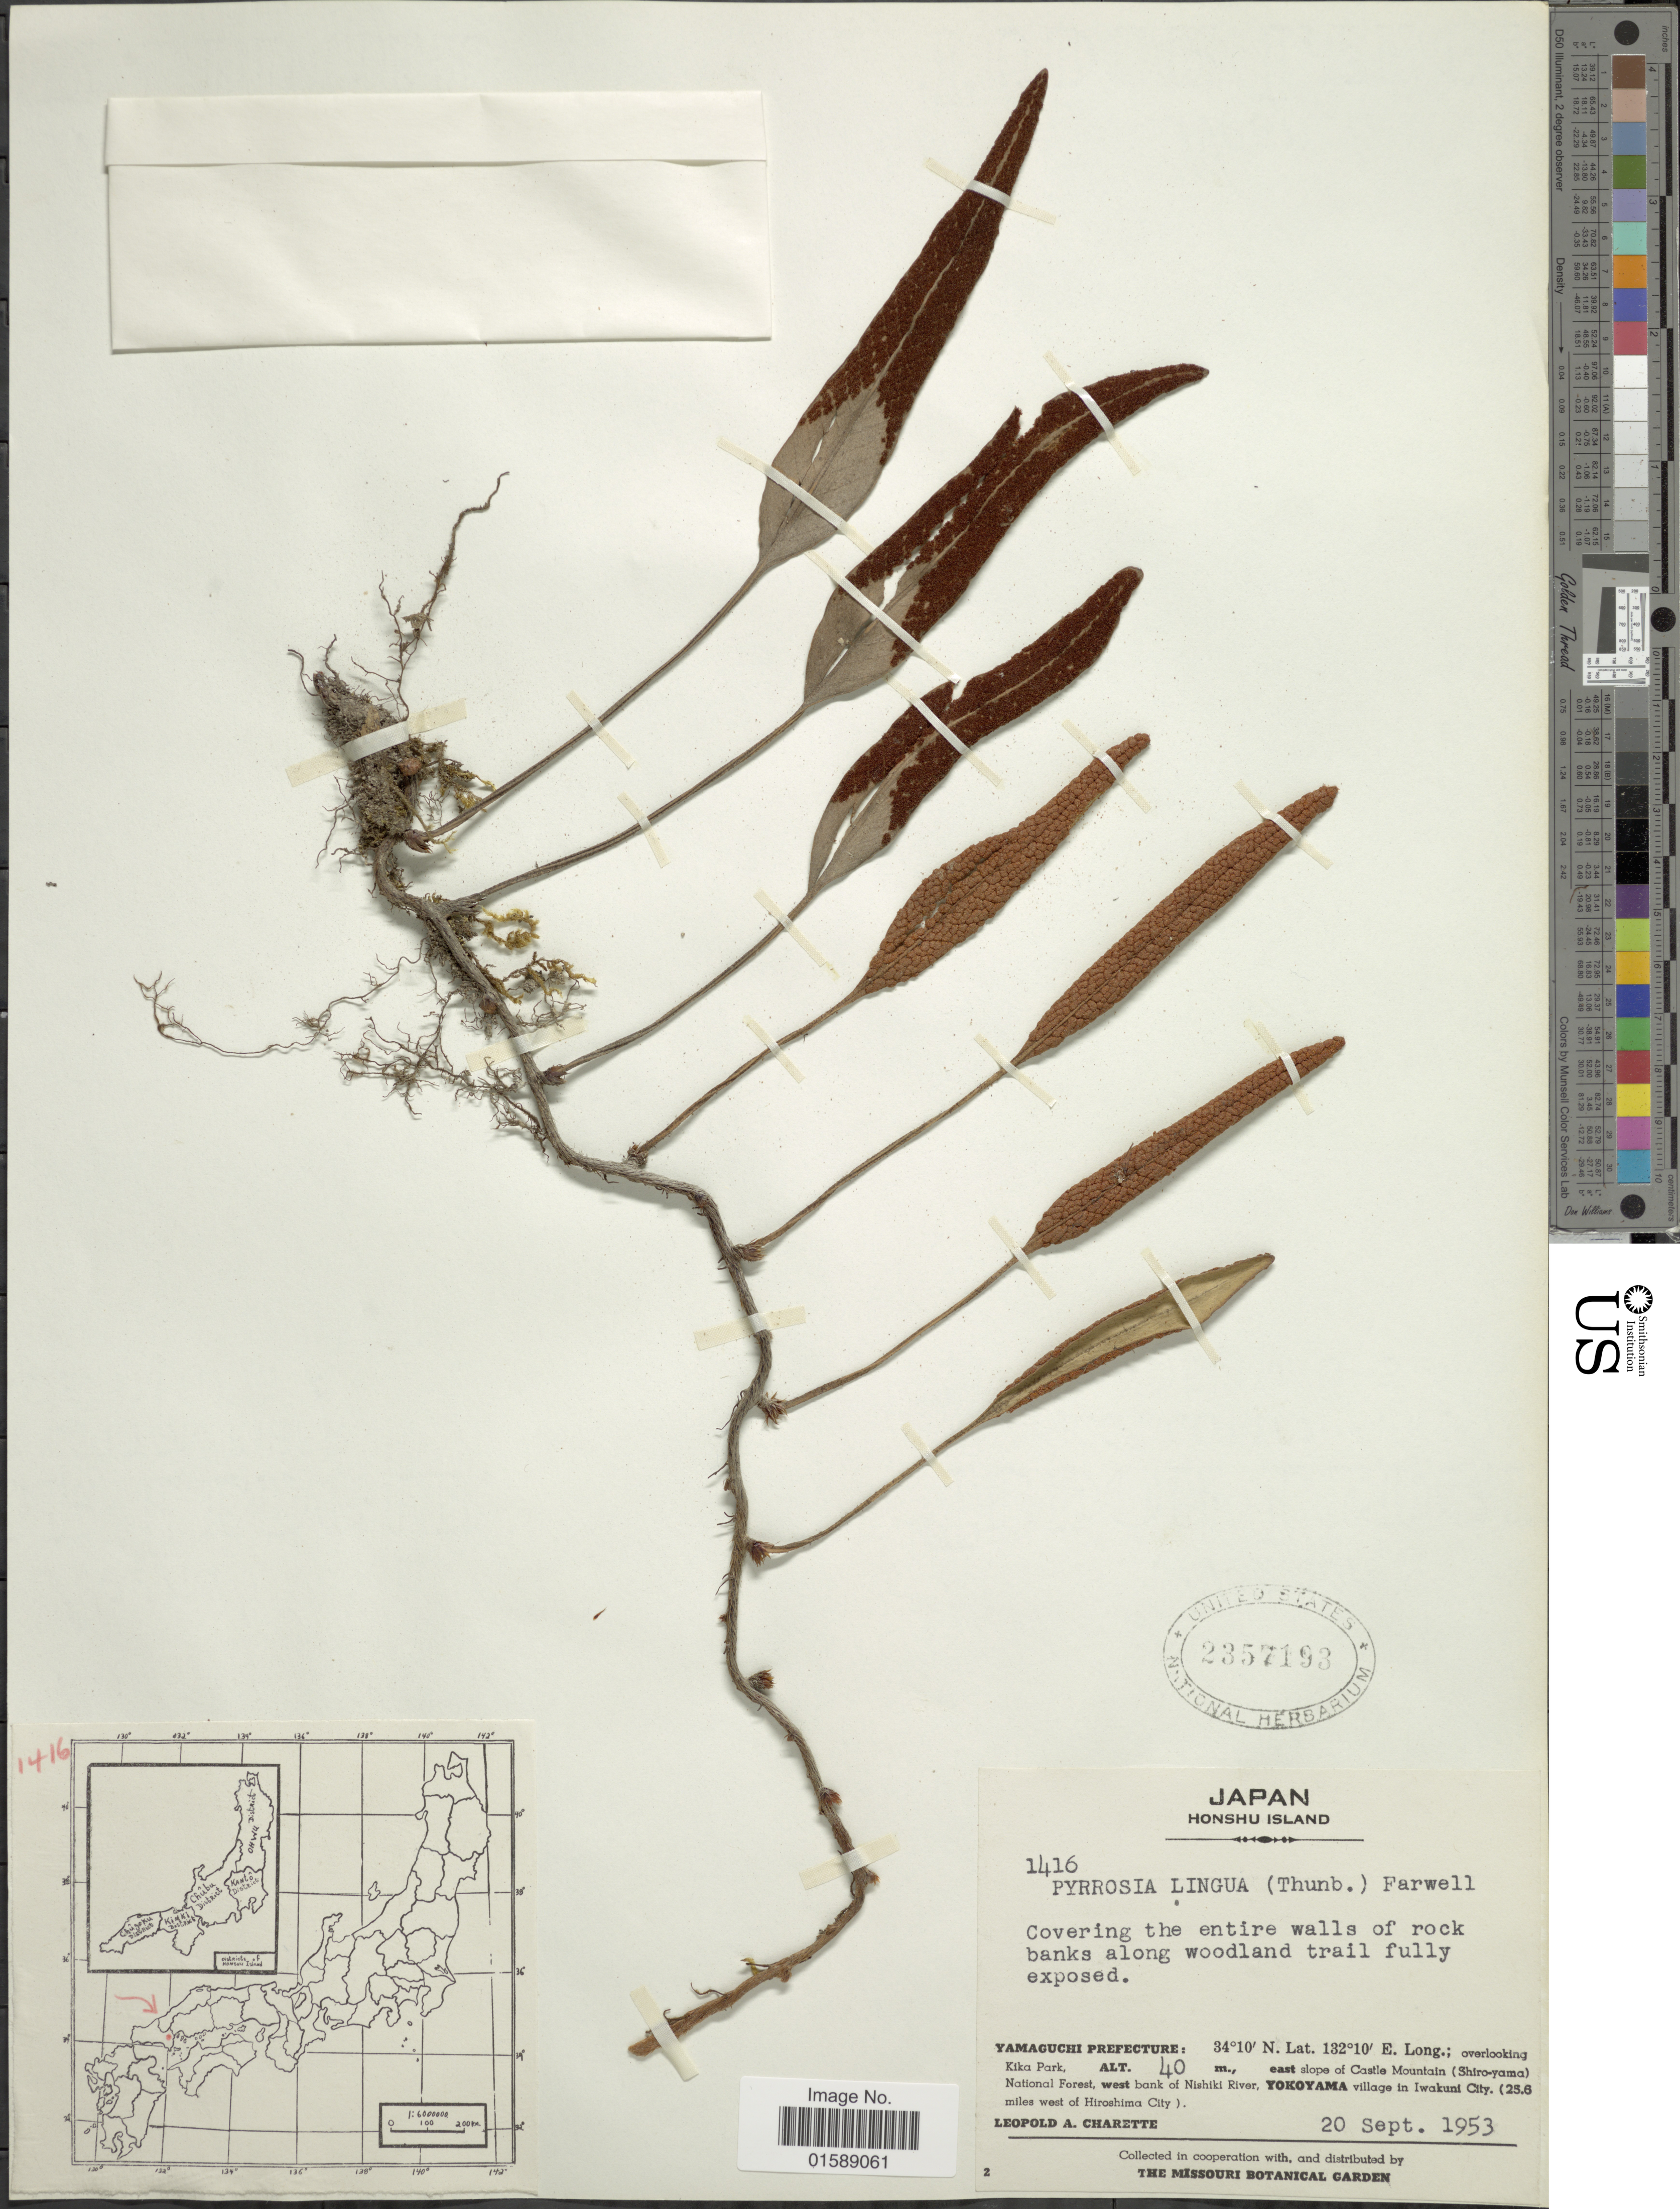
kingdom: Plantae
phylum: Tracheophyta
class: Polypodiopsida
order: Polypodiales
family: Polypodiaceae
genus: Pyrrosia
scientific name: Pyrrosia lingua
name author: (Thurb.) Farw.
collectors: L. A. Charette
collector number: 1416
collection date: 1953-09-20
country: Japan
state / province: Yamaguti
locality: Honshu Island. Yamaguchi Prefecture: overlooking Kika Park, east slope of Castle Mountain (Shiro-yama) National Forest, west bank of Nishiki River, Yokohama village in Iwakuni City. (25.6 miles west Hiroshima City)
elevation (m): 40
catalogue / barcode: US 2357193